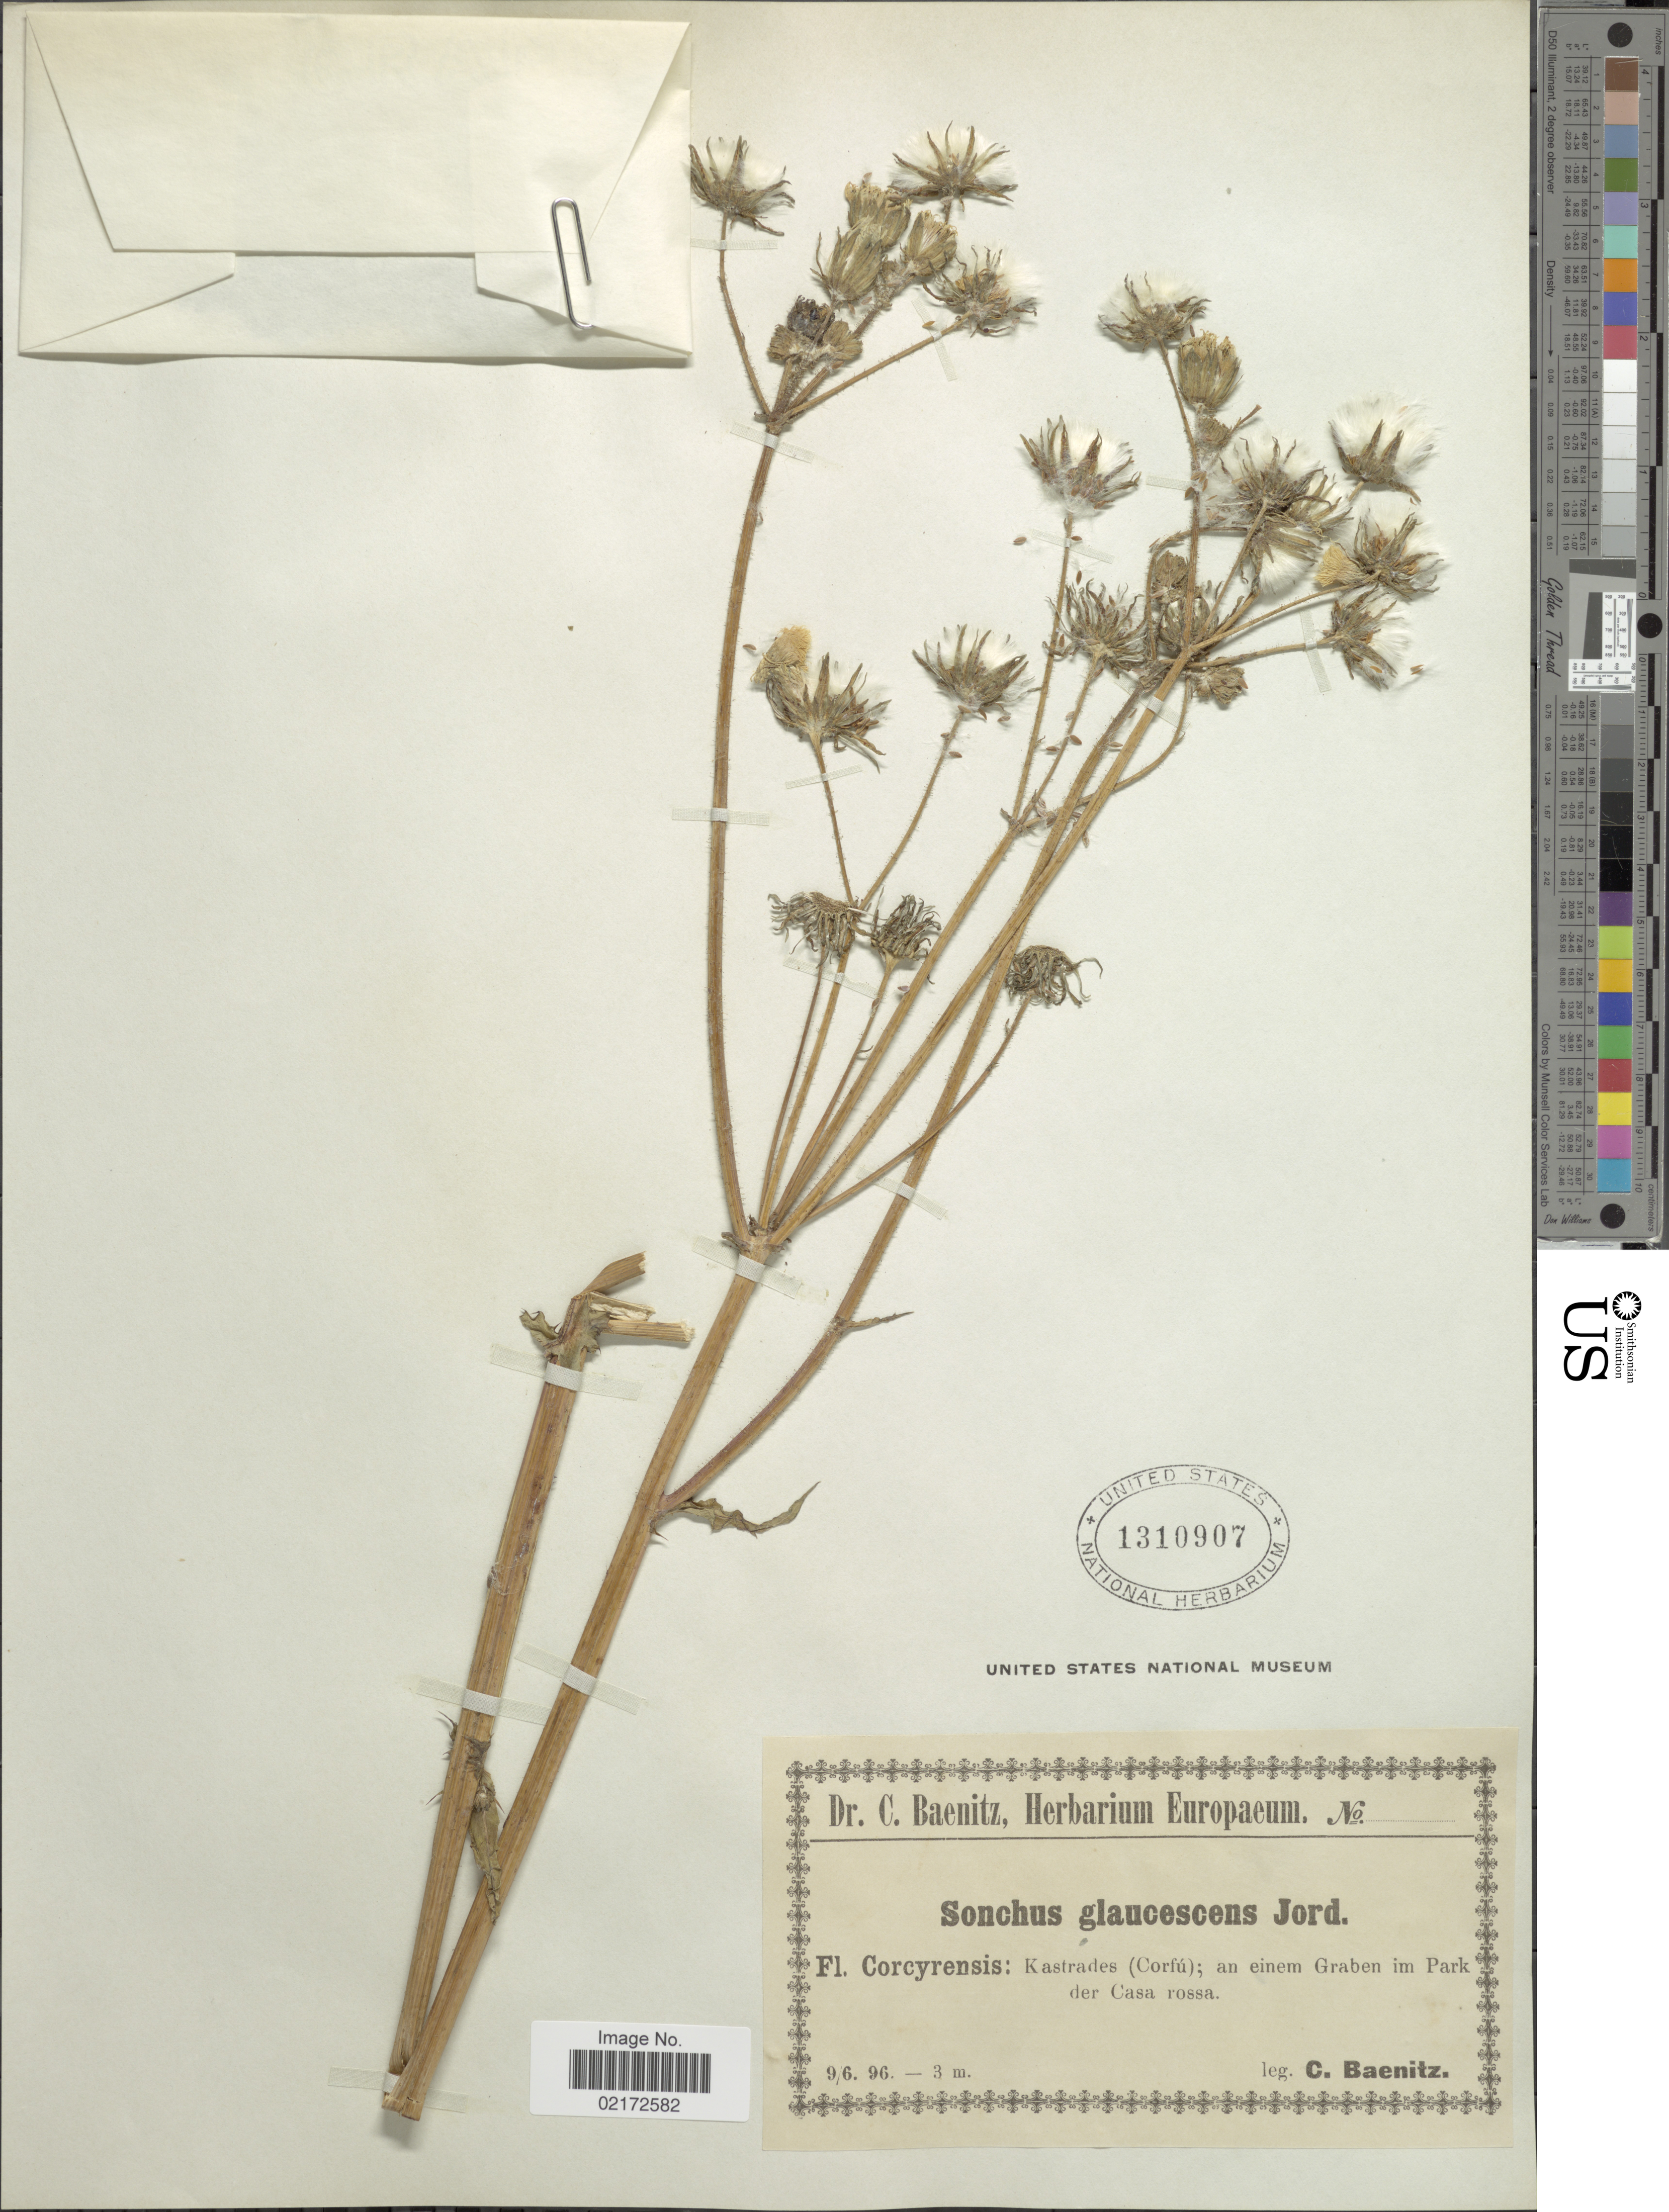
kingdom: Plantae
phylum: Tracheophyta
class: Magnoliopsida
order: Asterales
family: Asteraceae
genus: Sonchus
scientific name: Sonchus asper subsp. glaucescens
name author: (Jord.) Ball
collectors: C. G. Baenitz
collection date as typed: Transcribed d/m/y: 9/6/96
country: Greece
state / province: Ionian Islands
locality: Kastrades (Corfú); an einem Graben im Park der Casa rossa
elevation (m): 3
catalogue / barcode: US 1310907